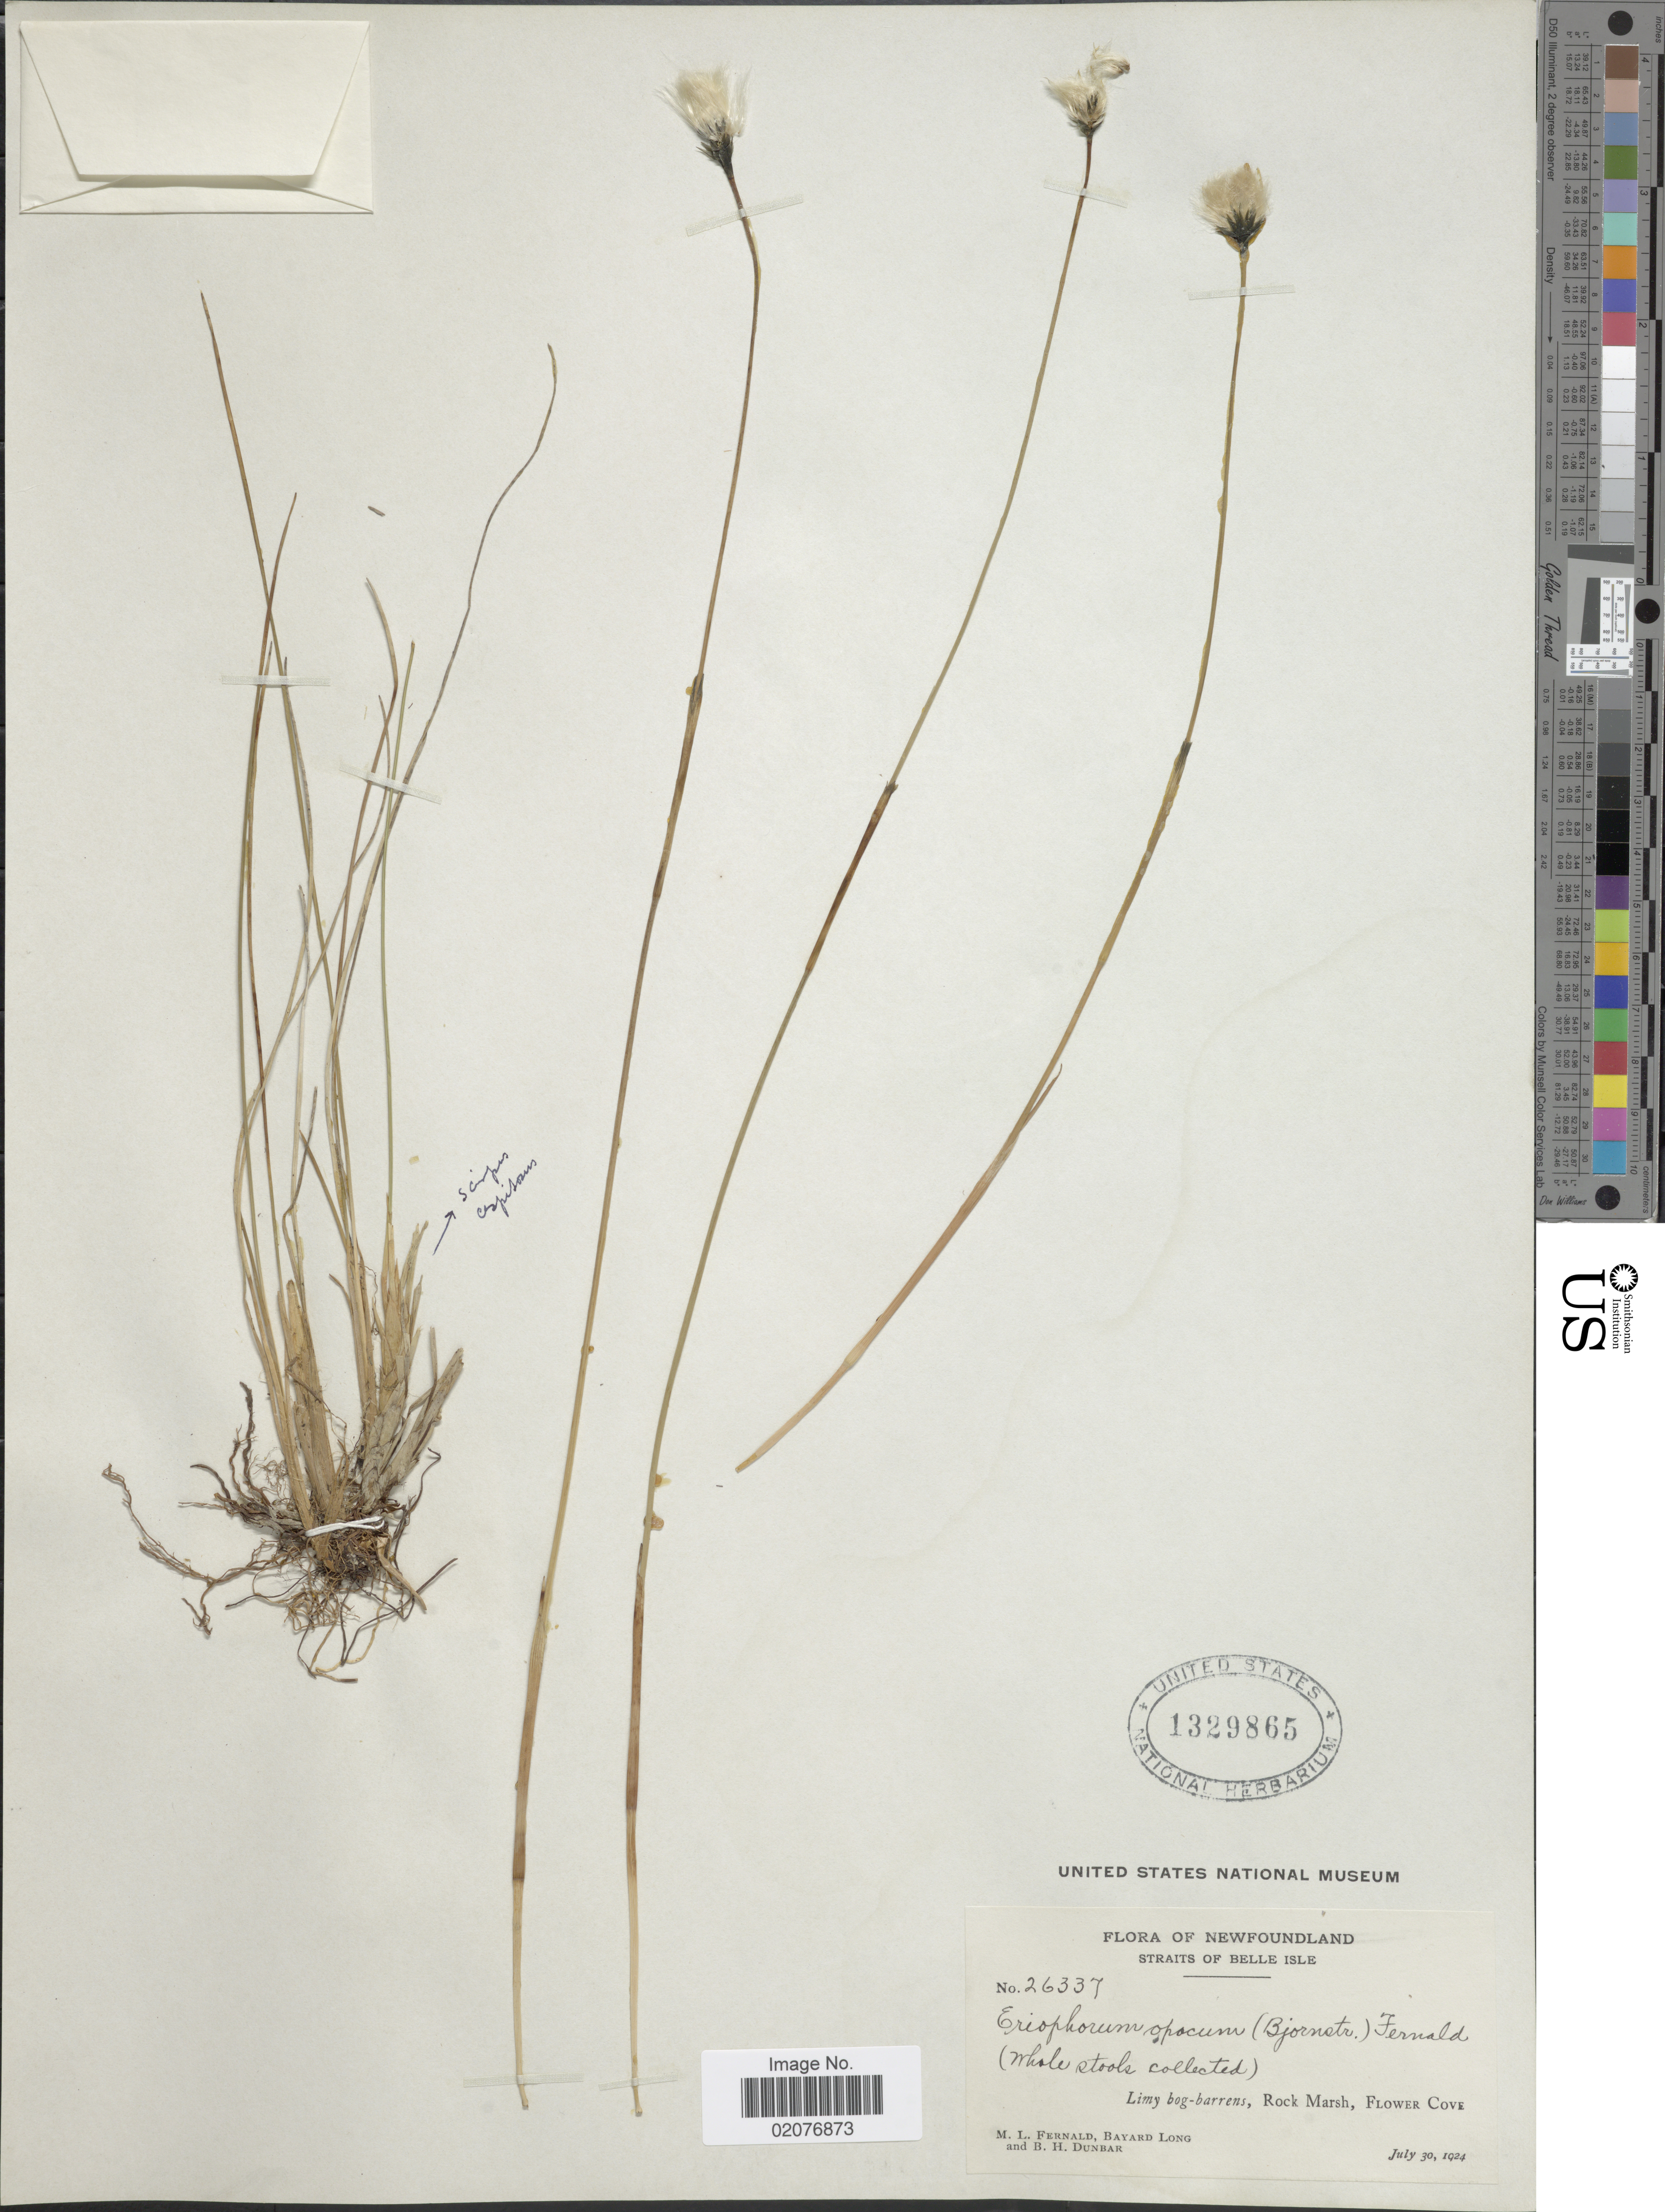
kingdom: Plantae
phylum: Tracheophyta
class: Liliopsida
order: Poales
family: Cyperaceae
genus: Eriophorum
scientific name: Eriophorum brachyantherum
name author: Trautv. & C.A. Mey.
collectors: M. L. Fernald, B. Long & B. Dunbar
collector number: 26337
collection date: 1924-07-30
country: Canada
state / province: Newfoundland and Labrador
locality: Straits of Belle Isle, Limy bog-barrens, Rock Marsh, Flower Cove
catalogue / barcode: US 1329865